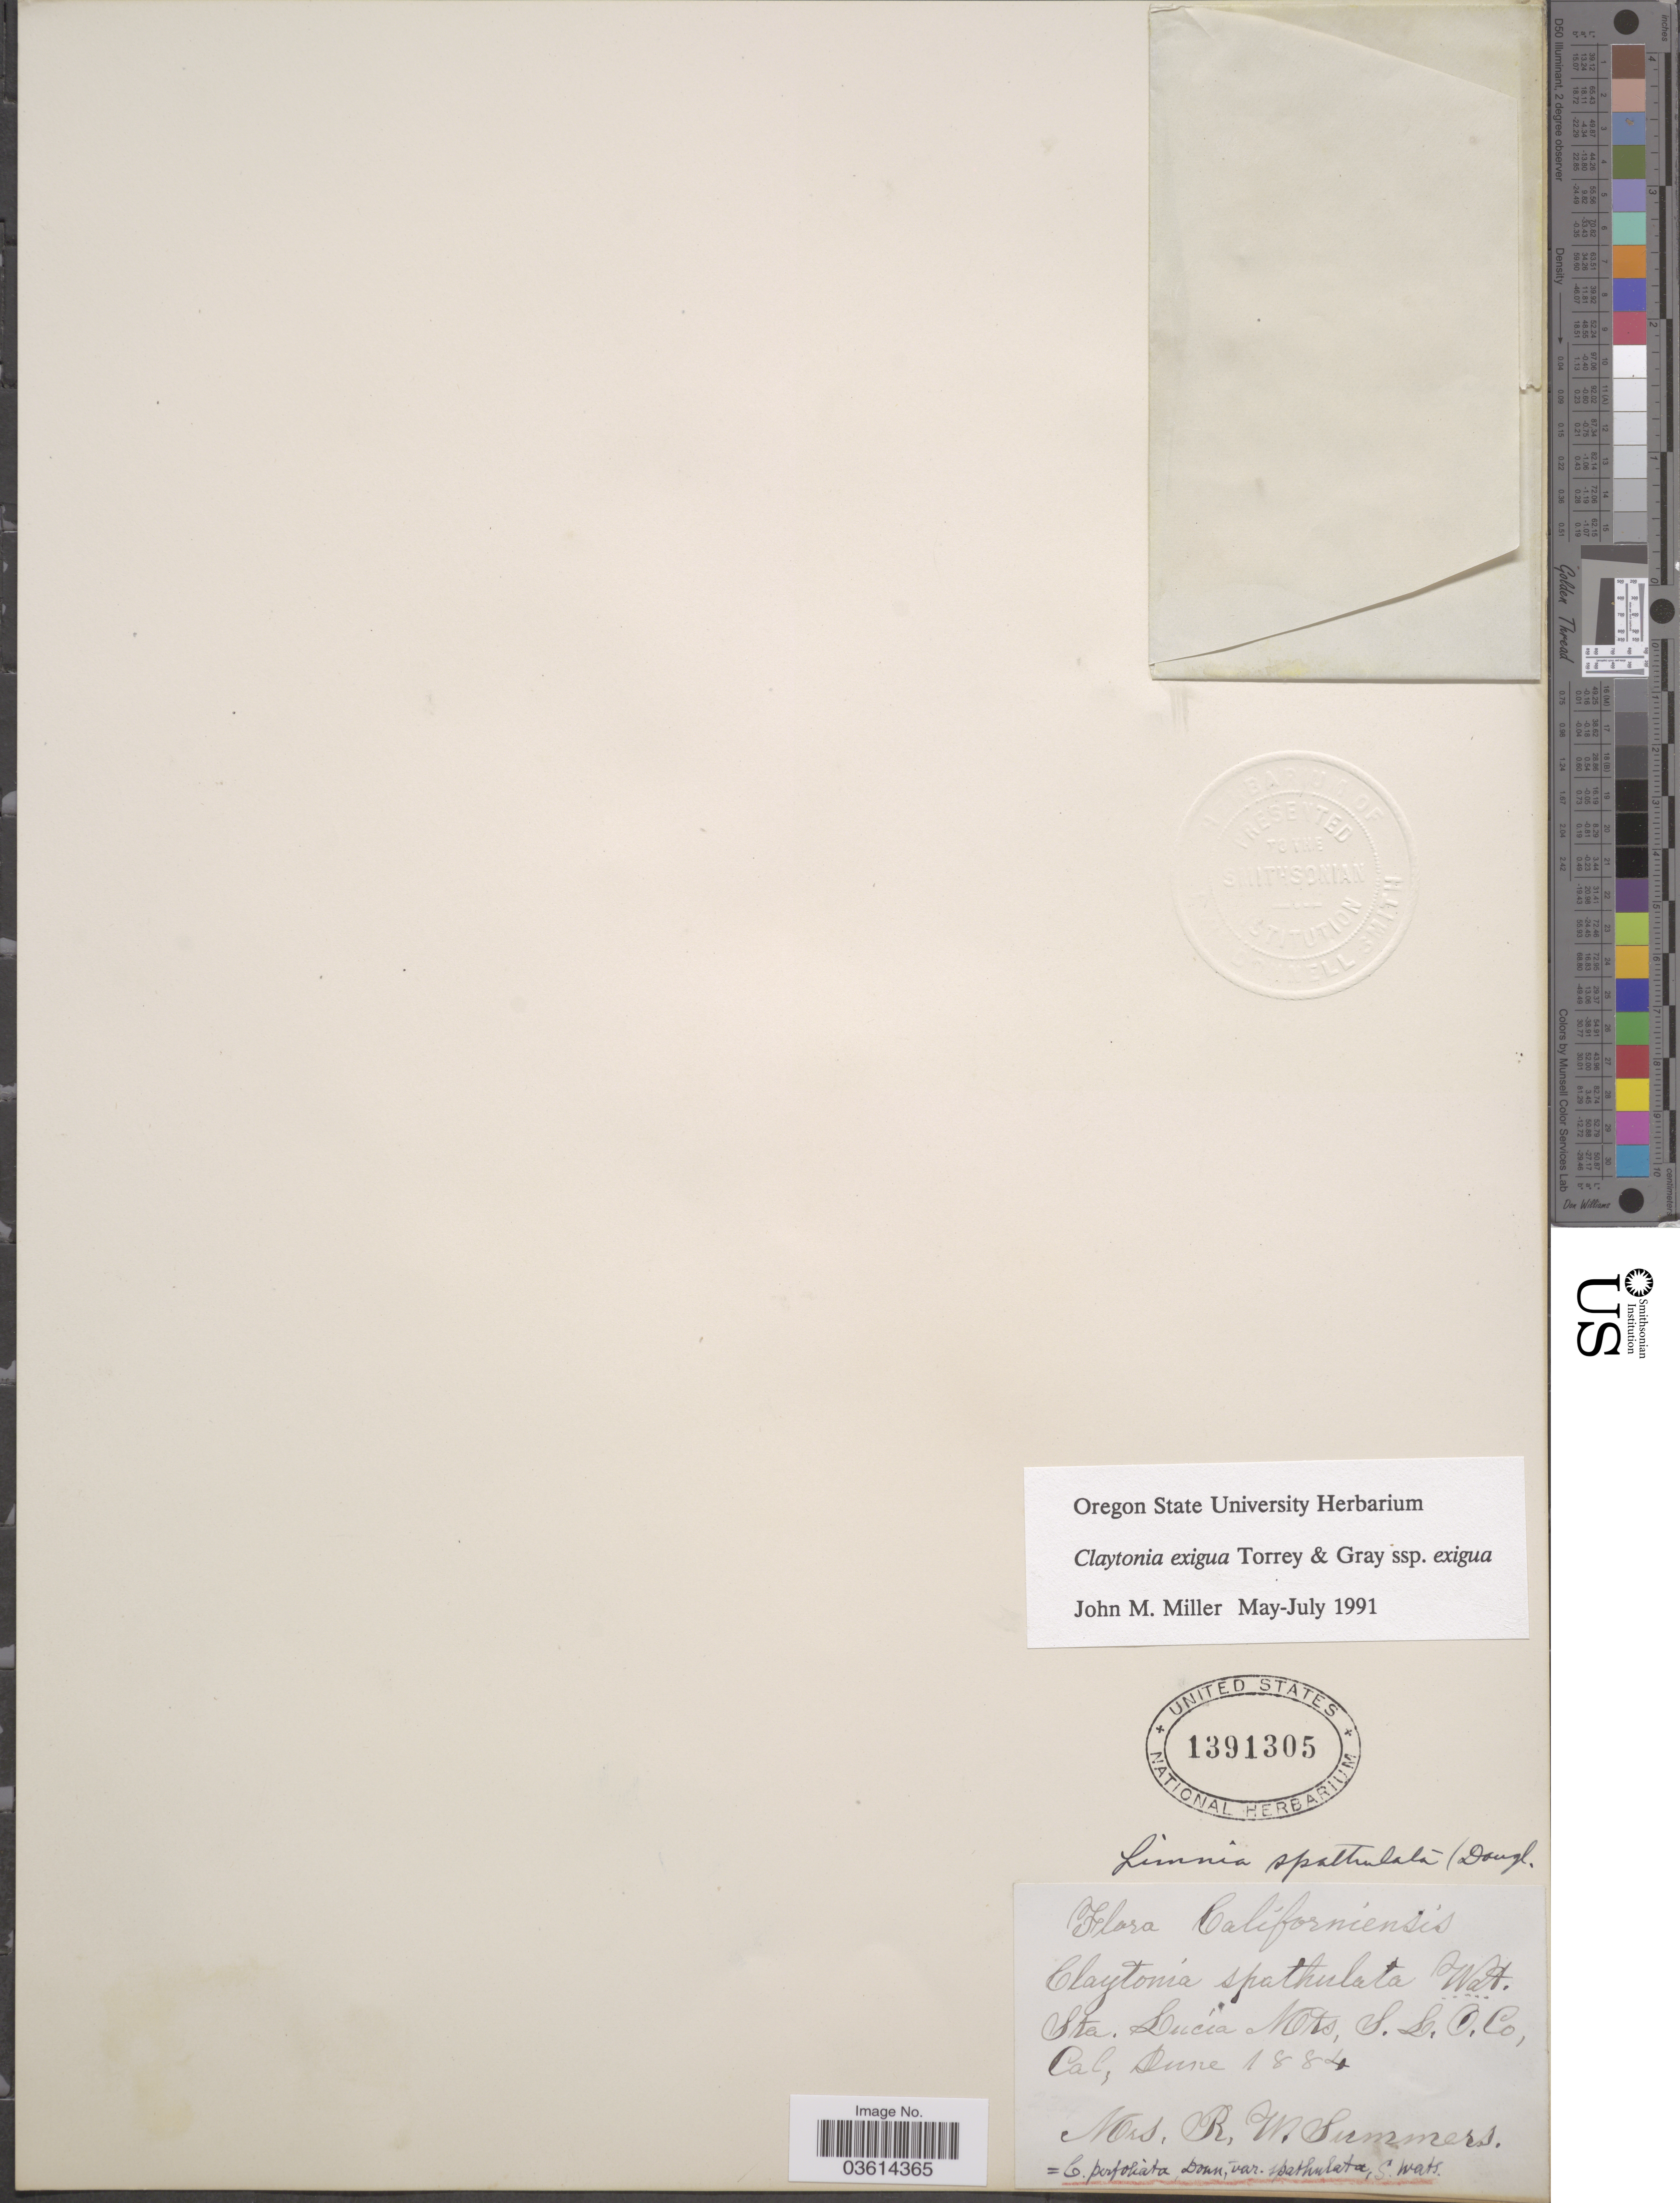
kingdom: Plantae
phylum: Tracheophyta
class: Magnoliopsida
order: Caryophyllales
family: Montiaceae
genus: Claytonia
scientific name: Claytonia exigua subsp. exigua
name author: (Douglas) Torr. & A. Gray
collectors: R. Summers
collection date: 1884-06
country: United States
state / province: California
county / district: San Luis Obispo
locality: Sta. Lucia Mts. S.L.O. Co.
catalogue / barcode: US 1391305